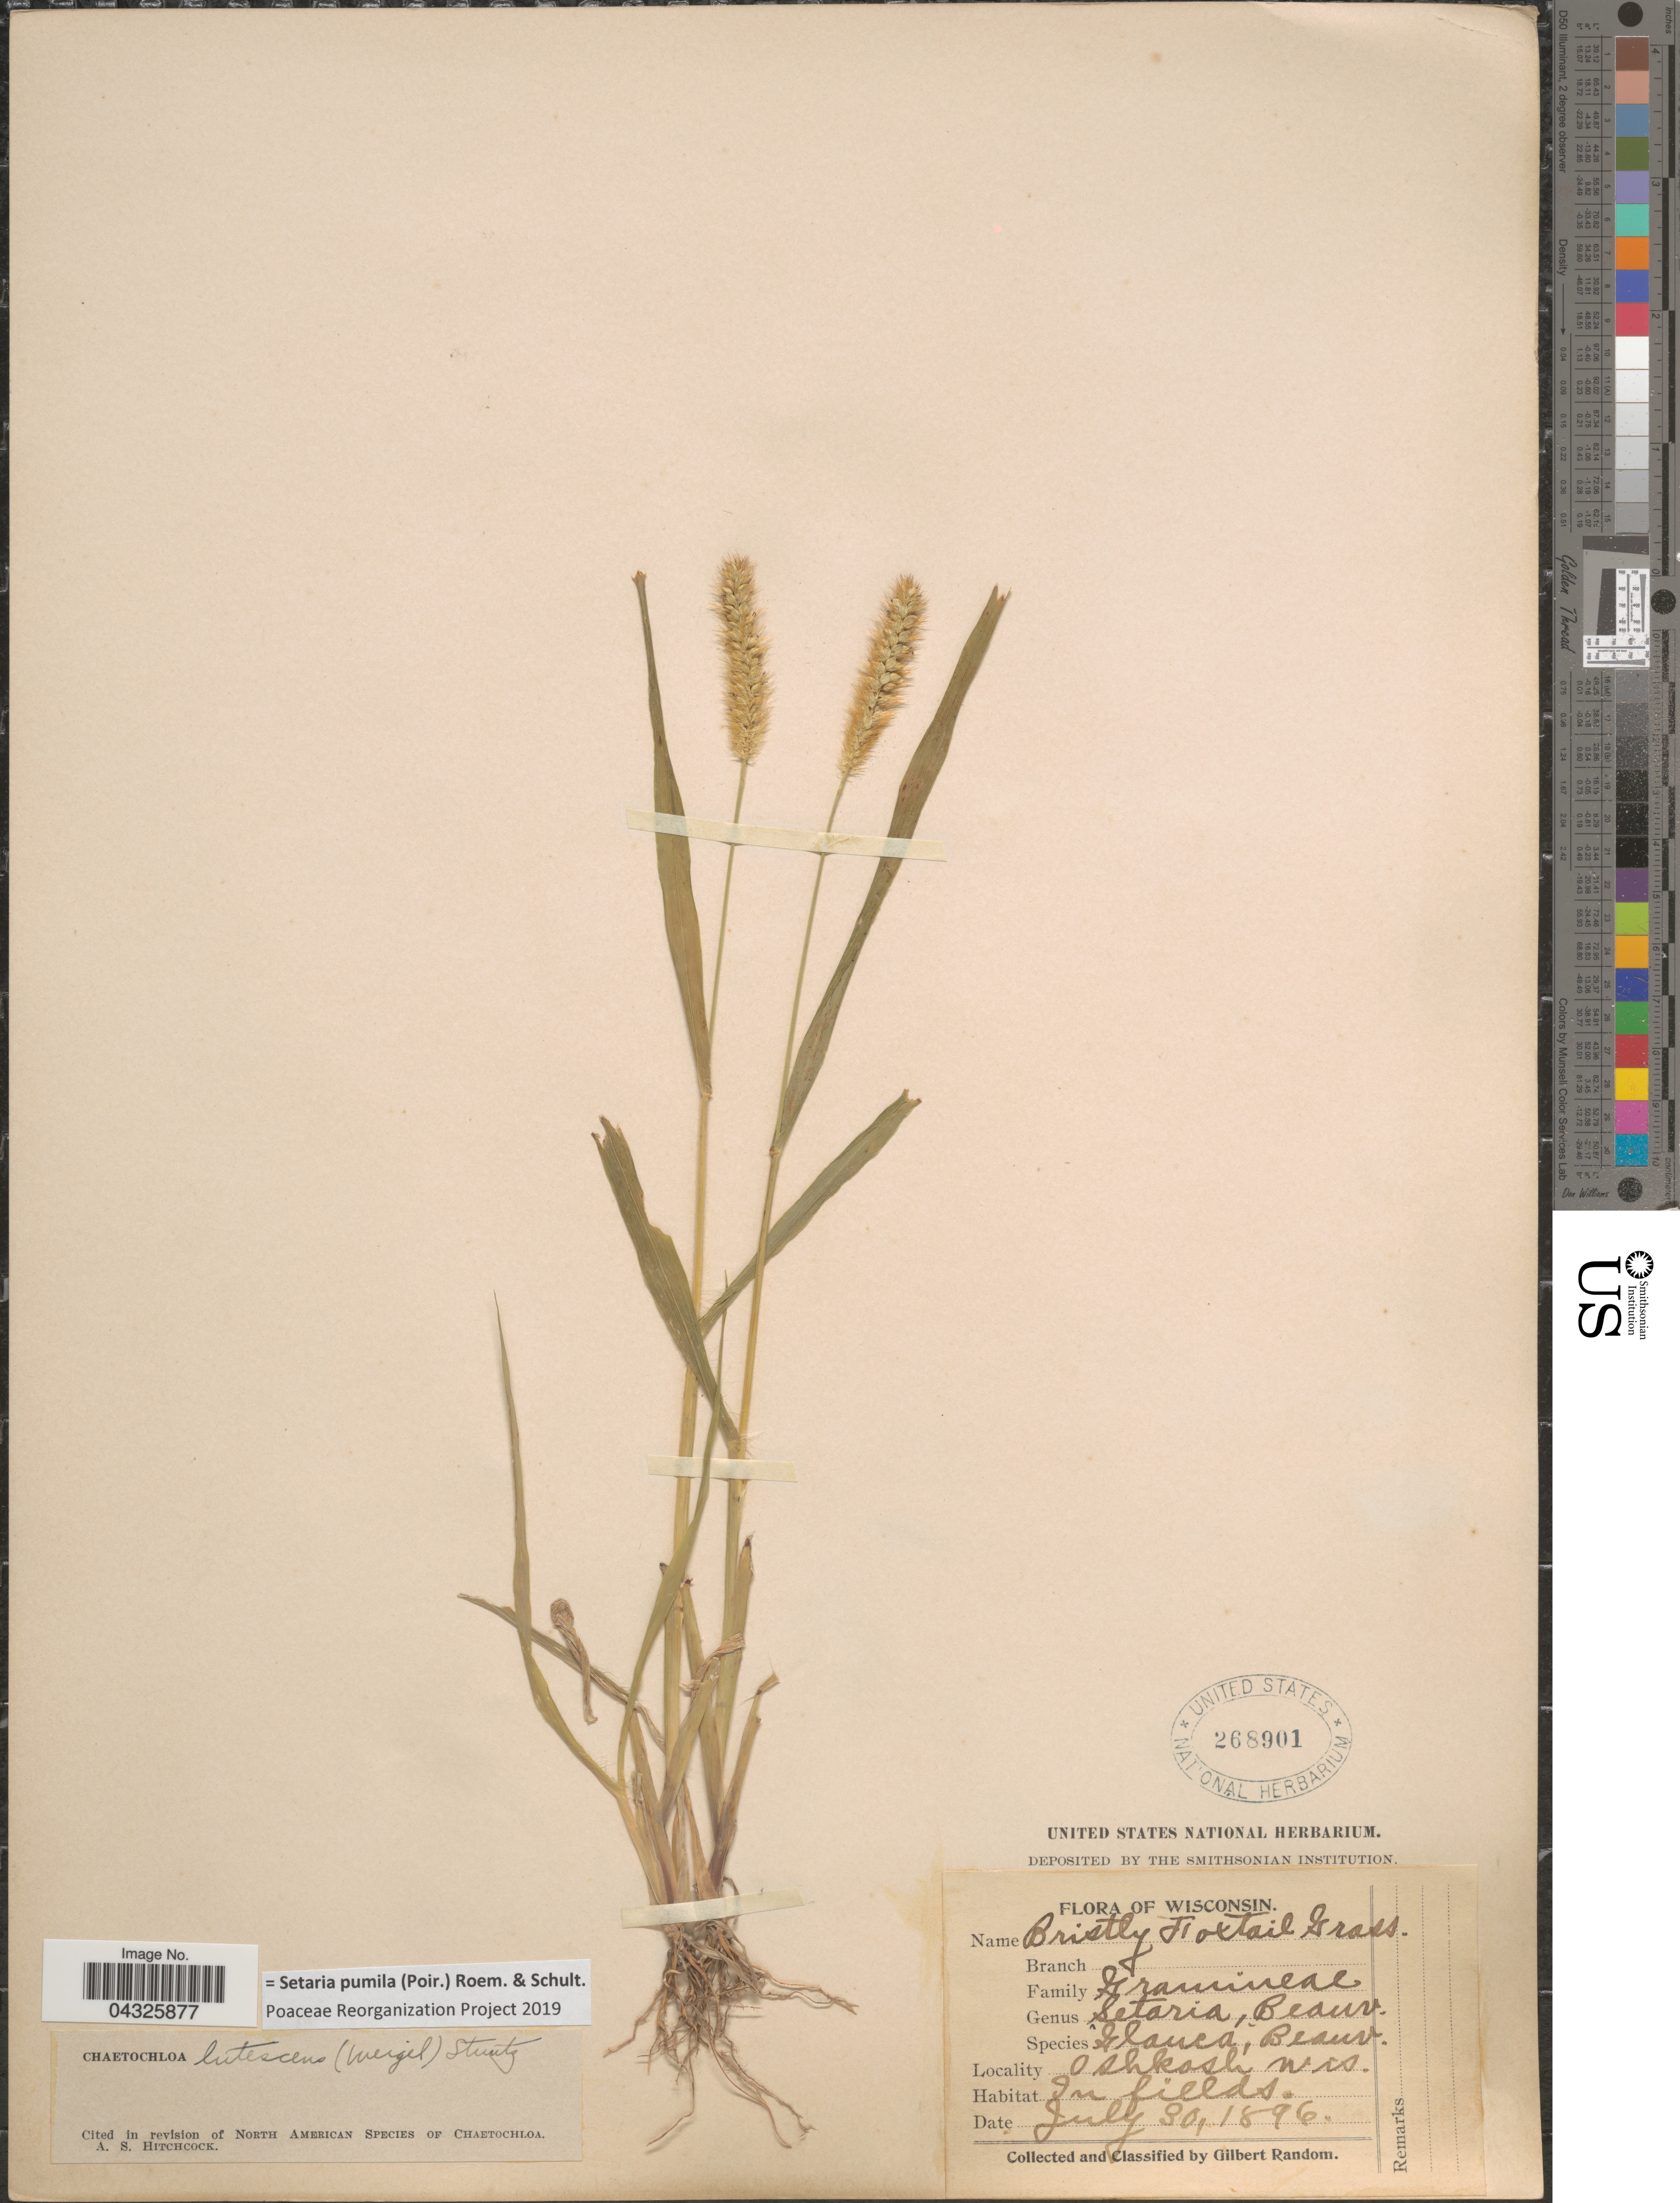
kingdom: Plantae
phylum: Tracheophyta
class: Liliopsida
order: Poales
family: Poaceae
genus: Setaria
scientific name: Setaria pumila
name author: (Poir.) Roem. & Schult.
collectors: G. Random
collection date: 1896-07-30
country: United States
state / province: Wisconsin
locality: Oshkosh.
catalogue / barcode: US 268901